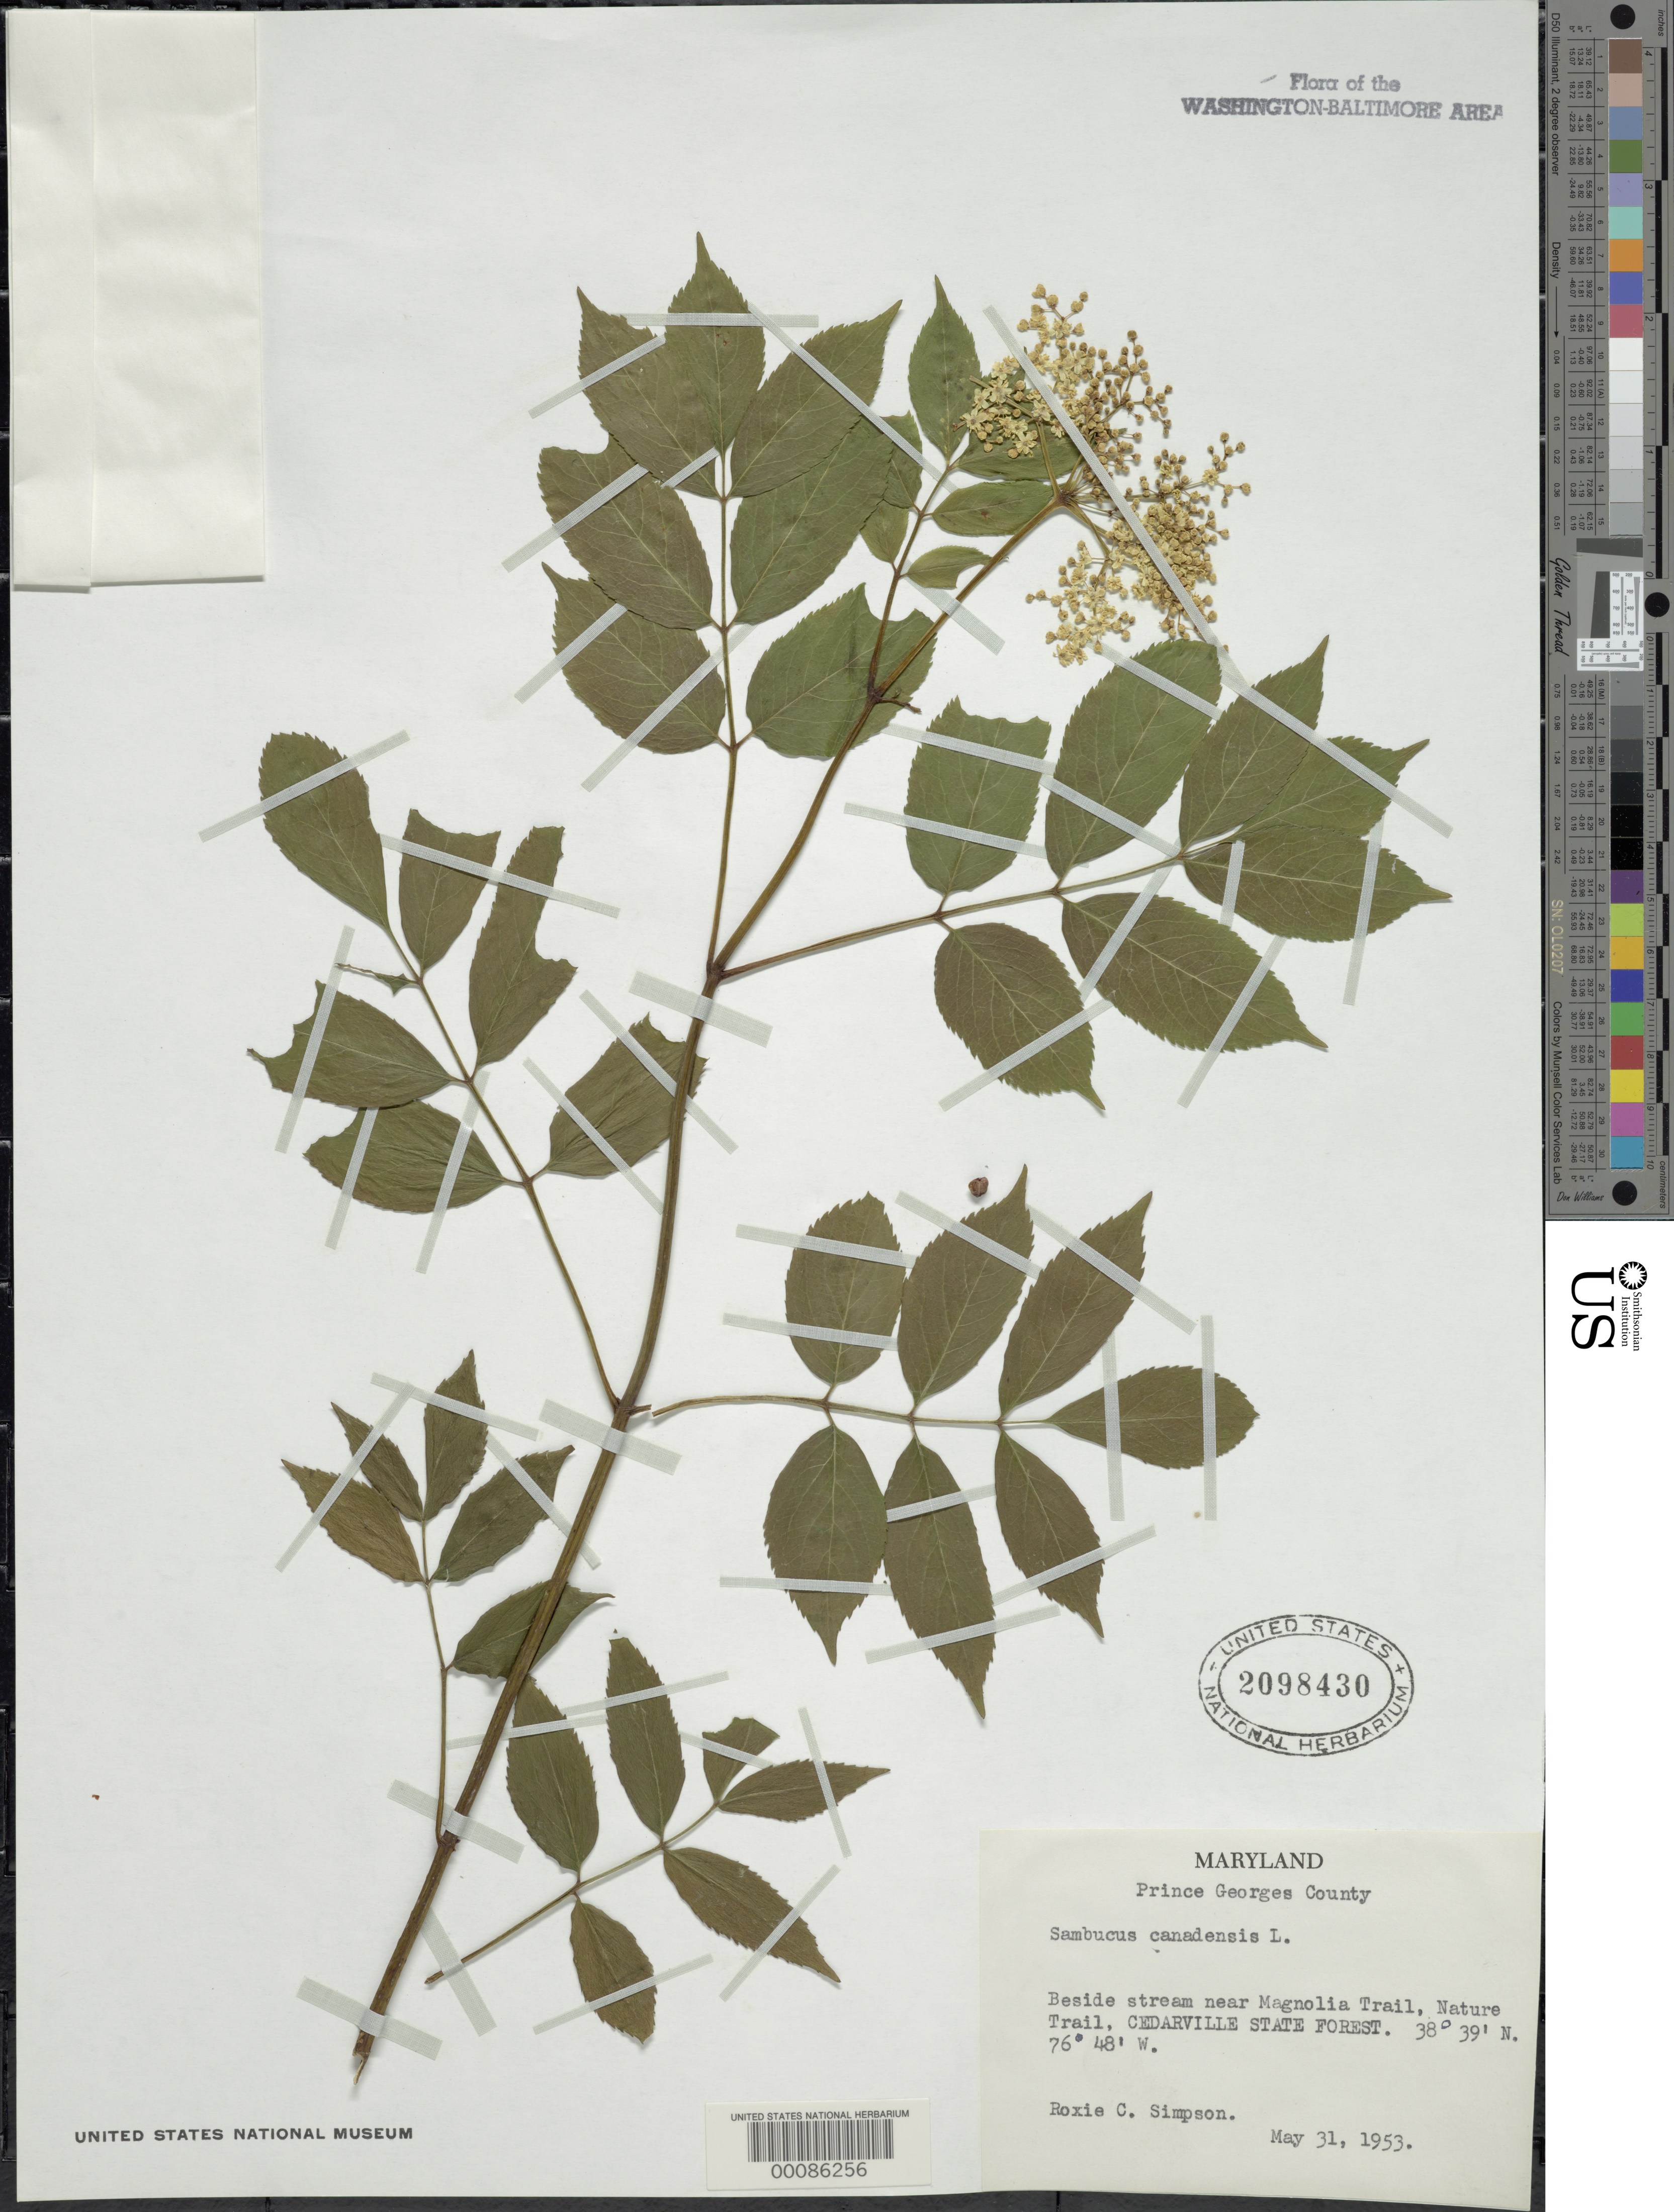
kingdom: Plantae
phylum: Tracheophyta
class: Magnoliopsida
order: Dipsacales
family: Viburnaceae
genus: Sambucus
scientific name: Sambucus canadensis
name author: L.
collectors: R. Simpson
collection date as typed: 31 May 1953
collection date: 1953-05-31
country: United States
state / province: Maryland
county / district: Prince George's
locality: Cedarville State Forest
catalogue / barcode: US 2098430